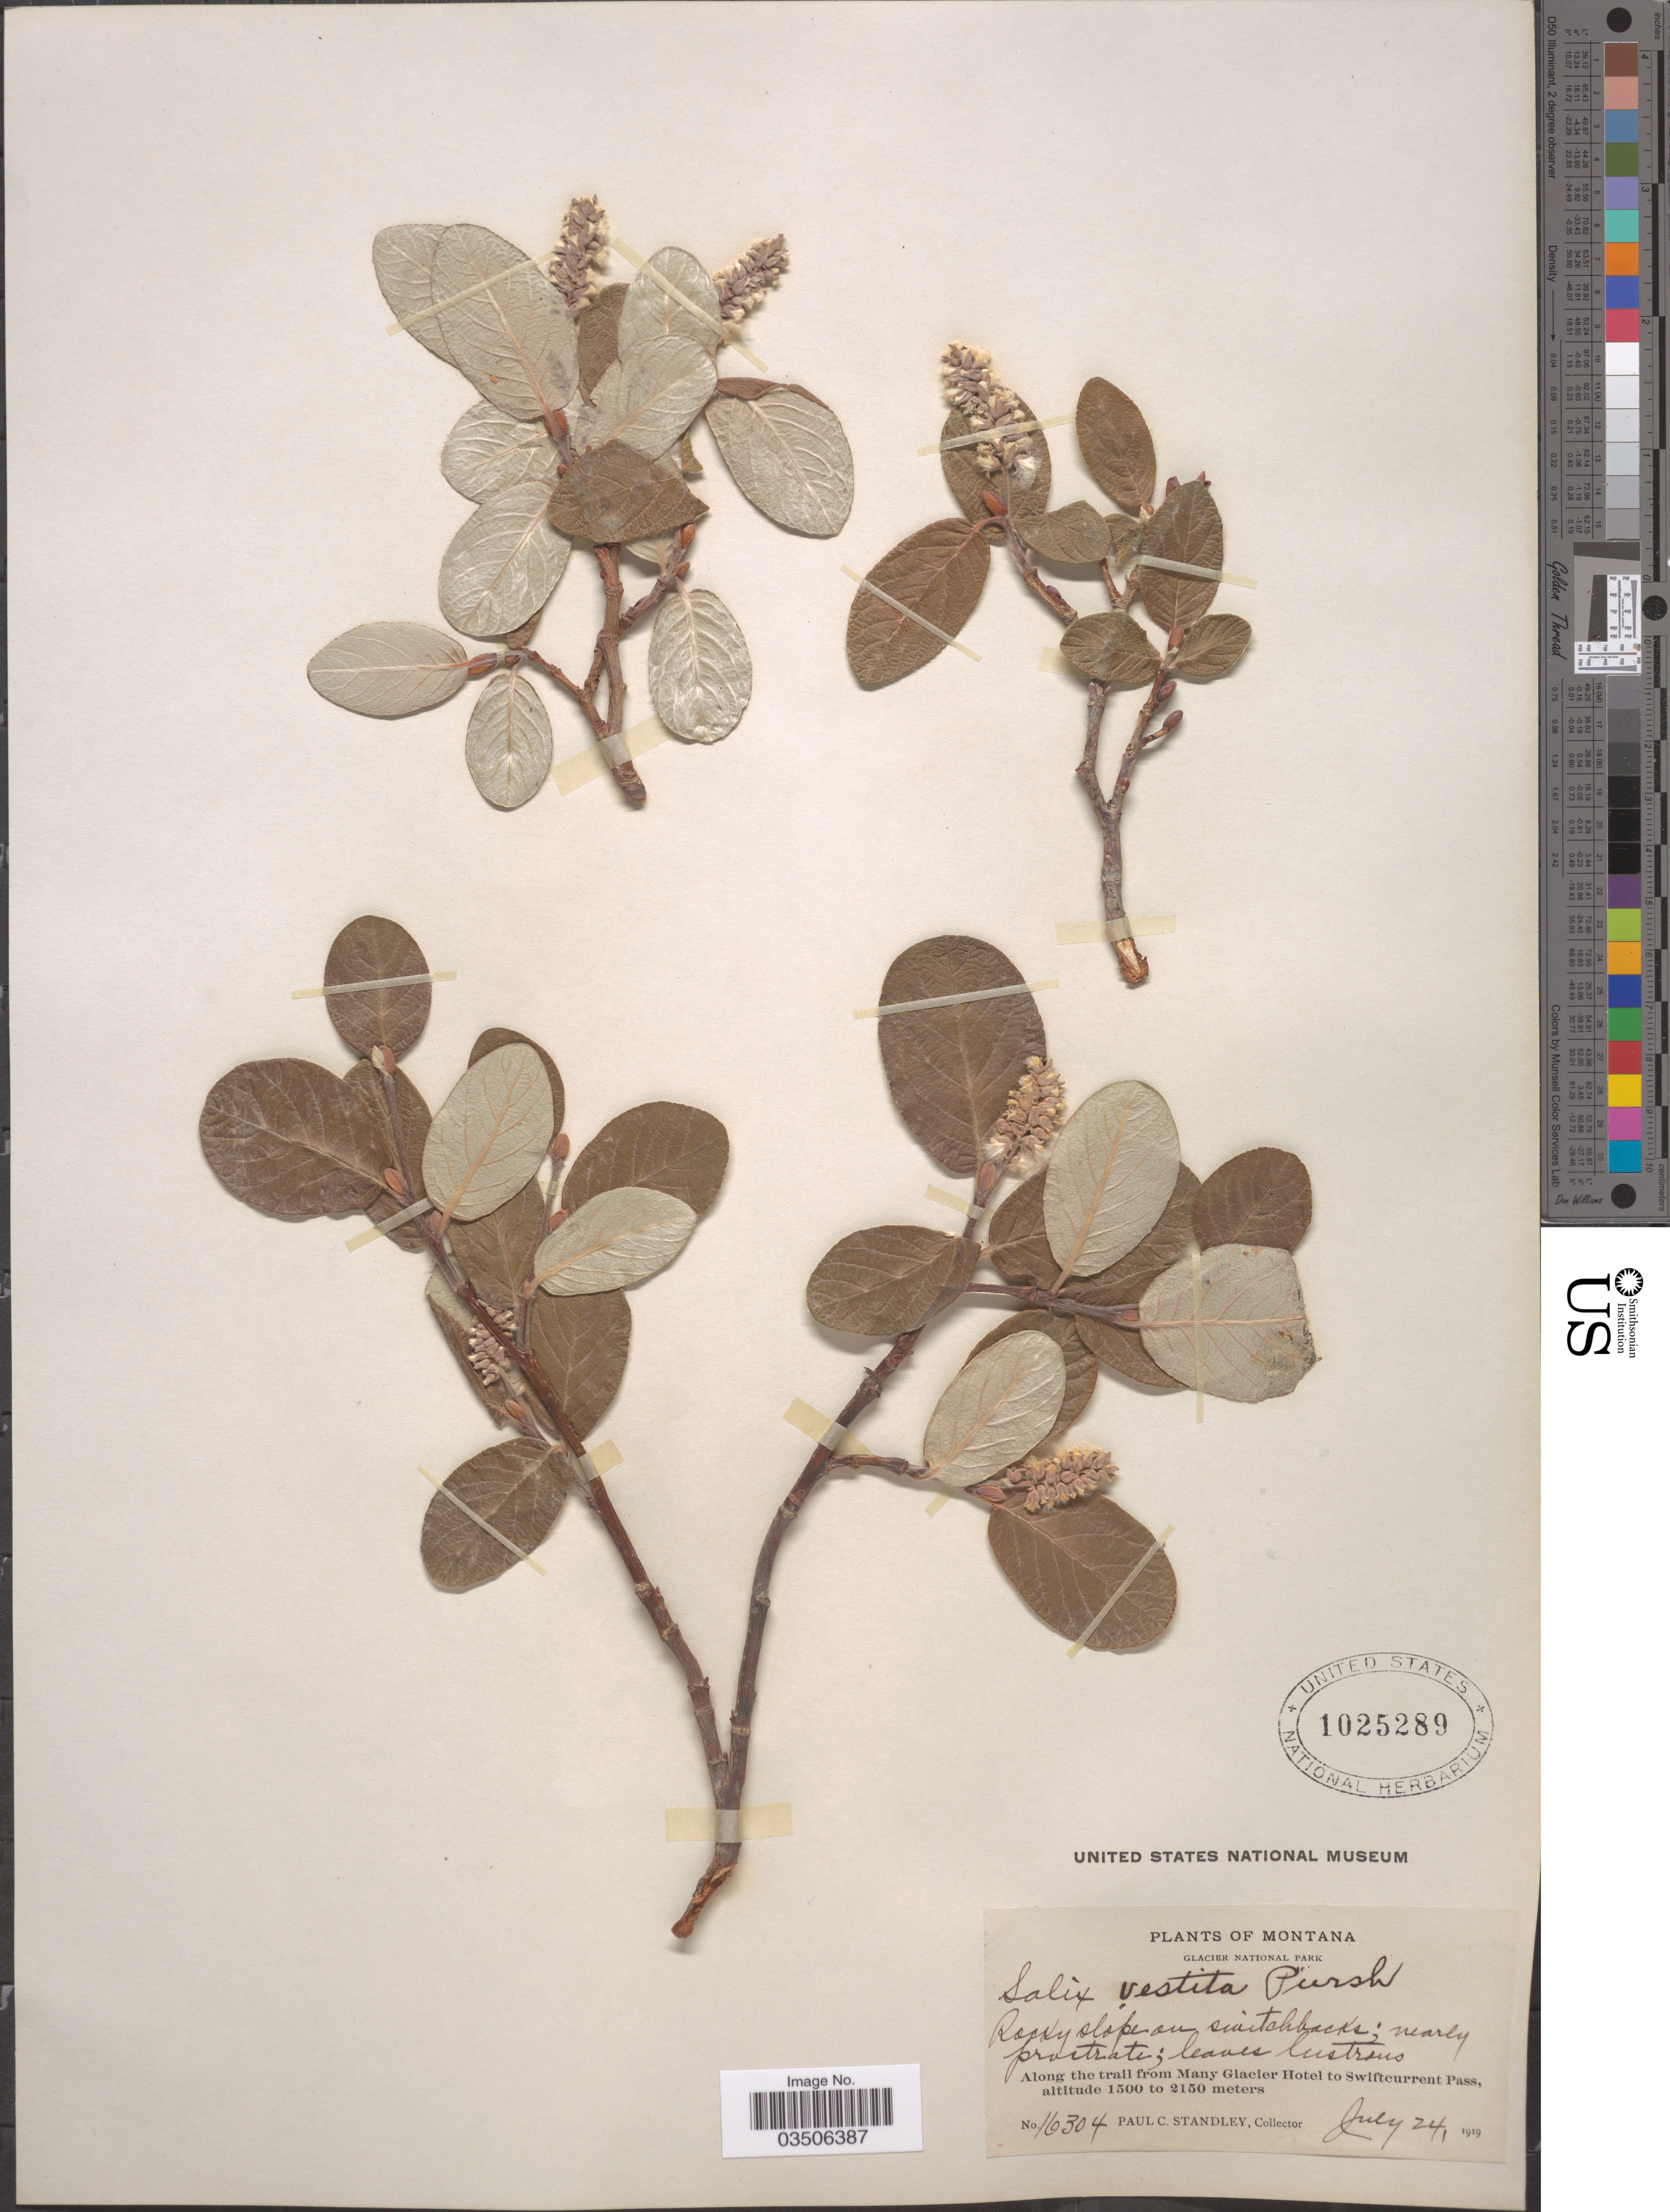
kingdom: Plantae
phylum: Tracheophyta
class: Magnoliopsida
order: Malpighiales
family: Salicaceae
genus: Salix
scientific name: Salix vestita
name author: Pursh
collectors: P. C. Standley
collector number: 16304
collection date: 1919-07-24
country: United States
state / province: Montana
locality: Glacier National Park. Along the trail from Many Glacier Hotel to Swiftcurrent Pass.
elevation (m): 1500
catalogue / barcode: US 1025289